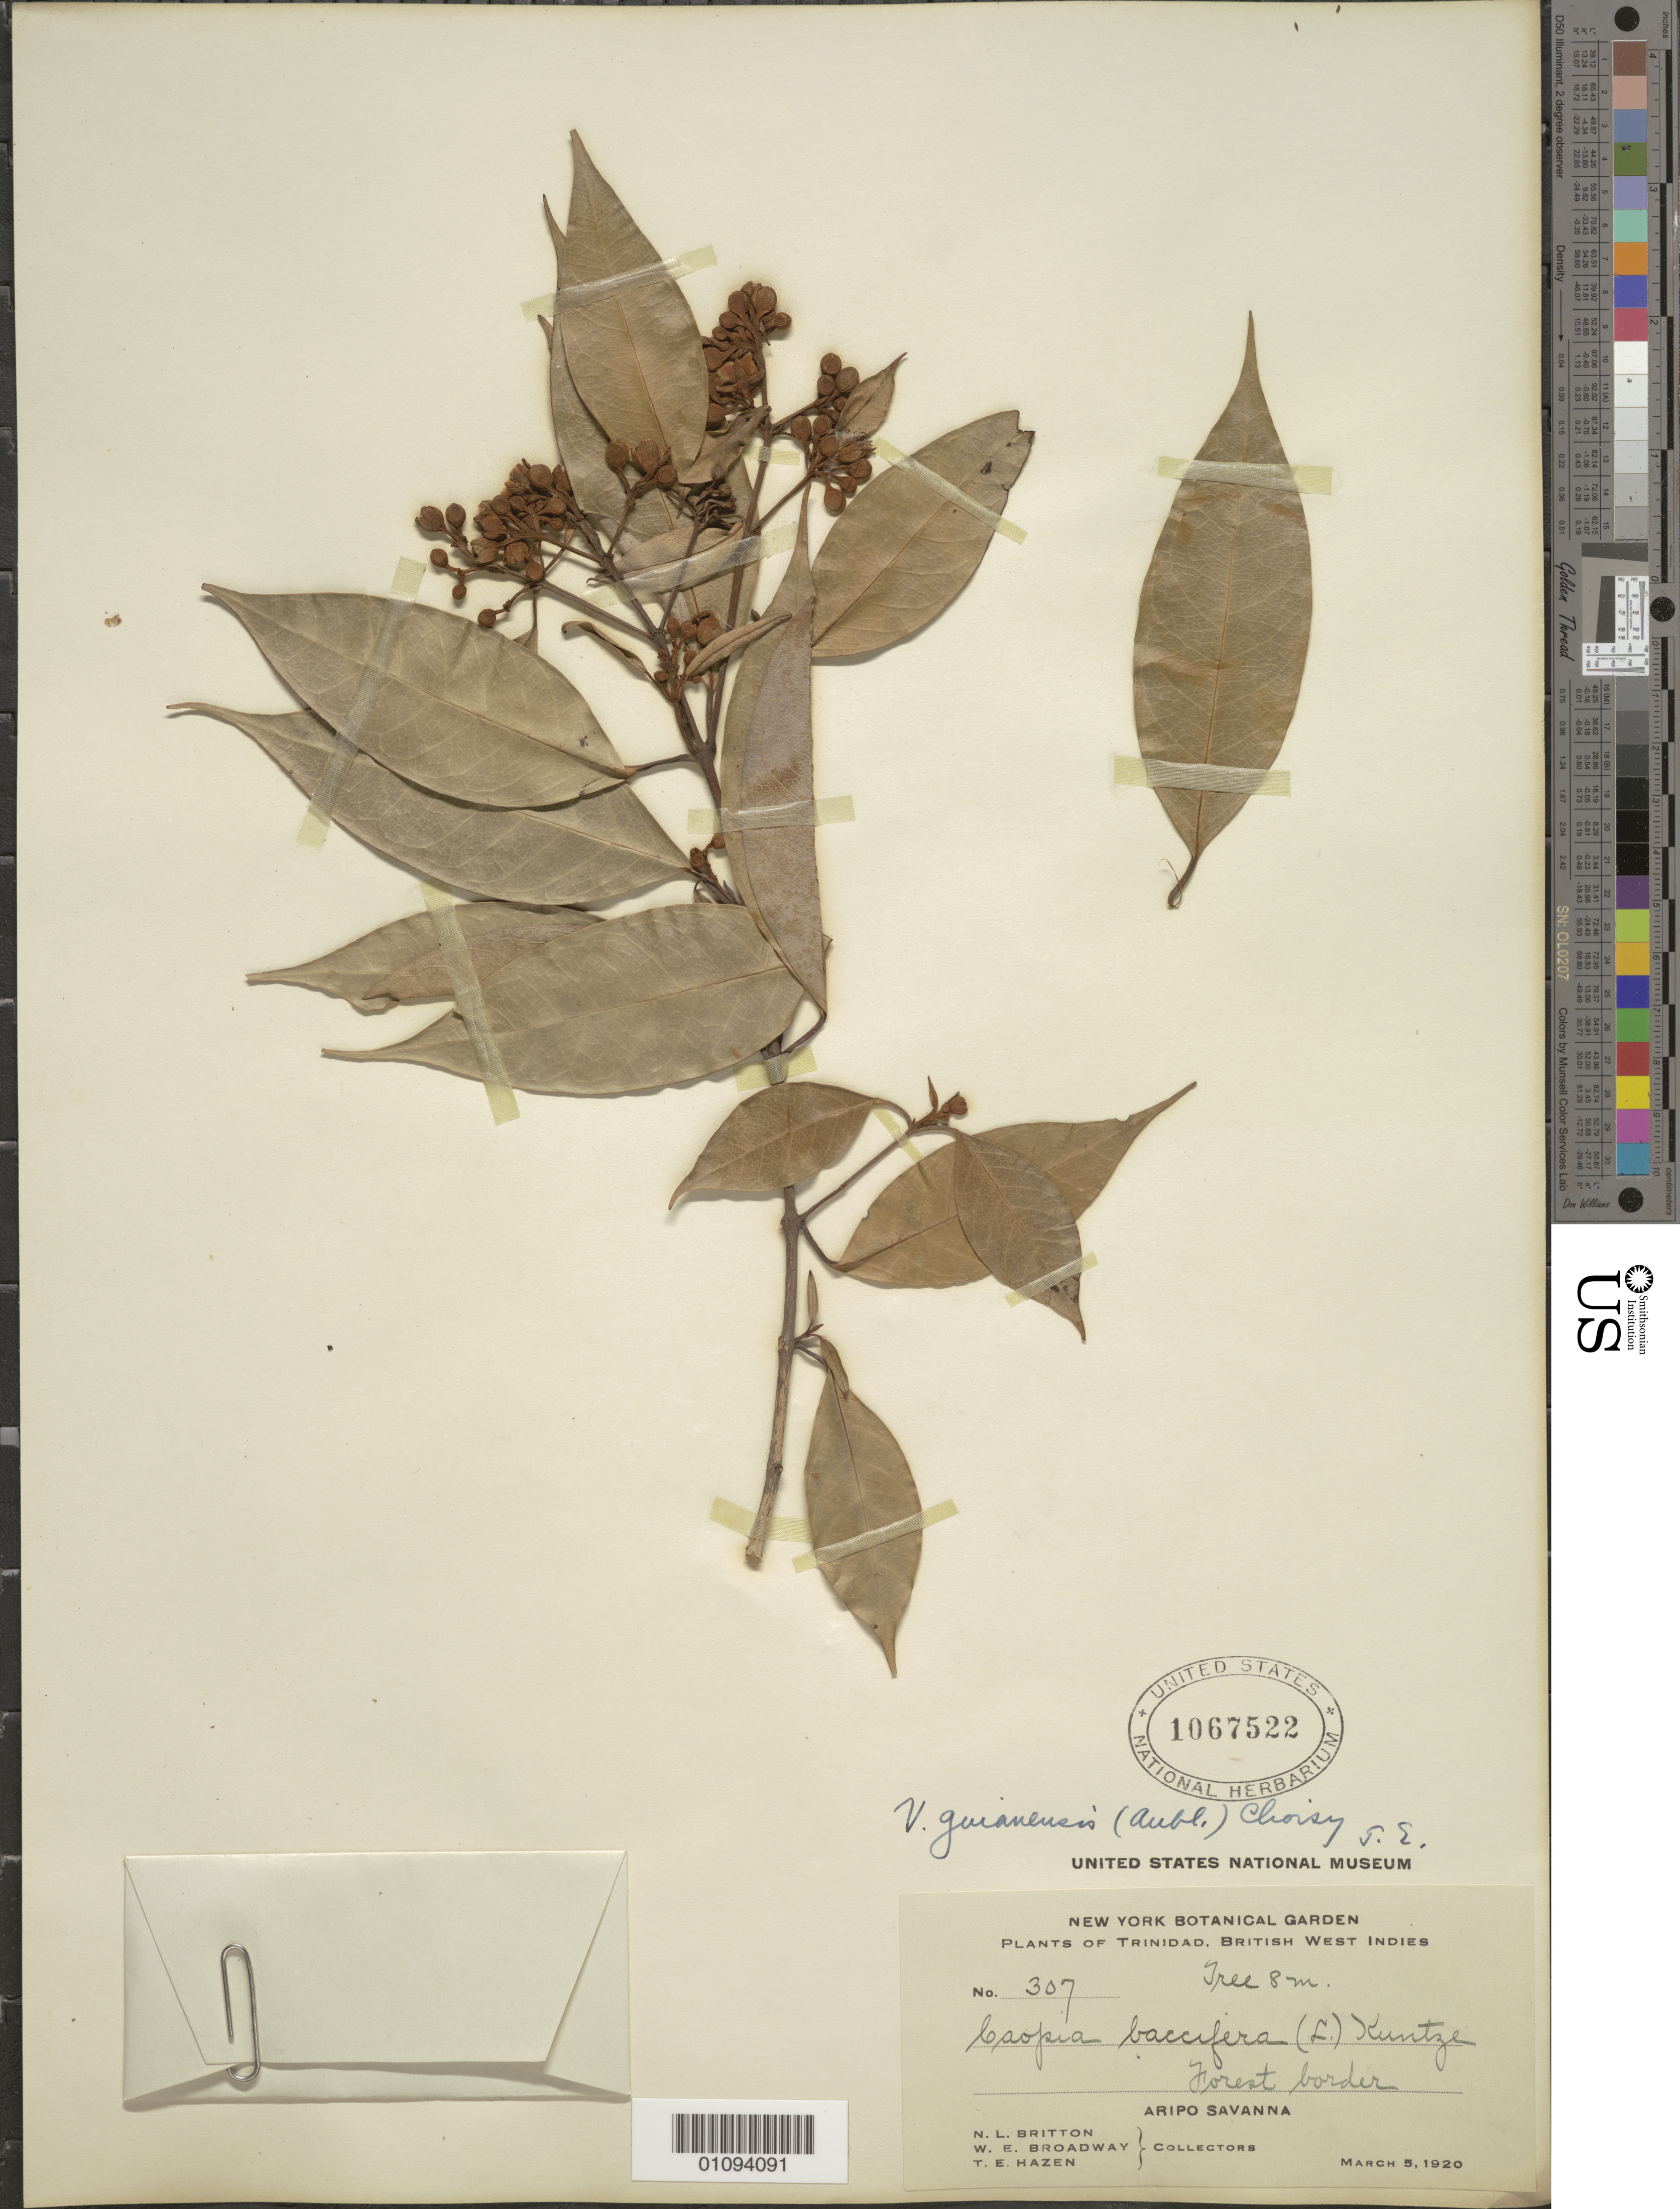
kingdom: Plantae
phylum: Tracheophyta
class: Magnoliopsida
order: Malpighiales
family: Hypericaceae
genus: Vismia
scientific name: Vismia guianensis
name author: (Aubl.) Pers.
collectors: N. Britton, W. E. Broadway & T. E. Hazen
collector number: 307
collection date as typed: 05 Mar 1920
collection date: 1920-03-05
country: Trinidad and Tobago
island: Trinidad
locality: Aripo Savanna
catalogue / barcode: US 1067522